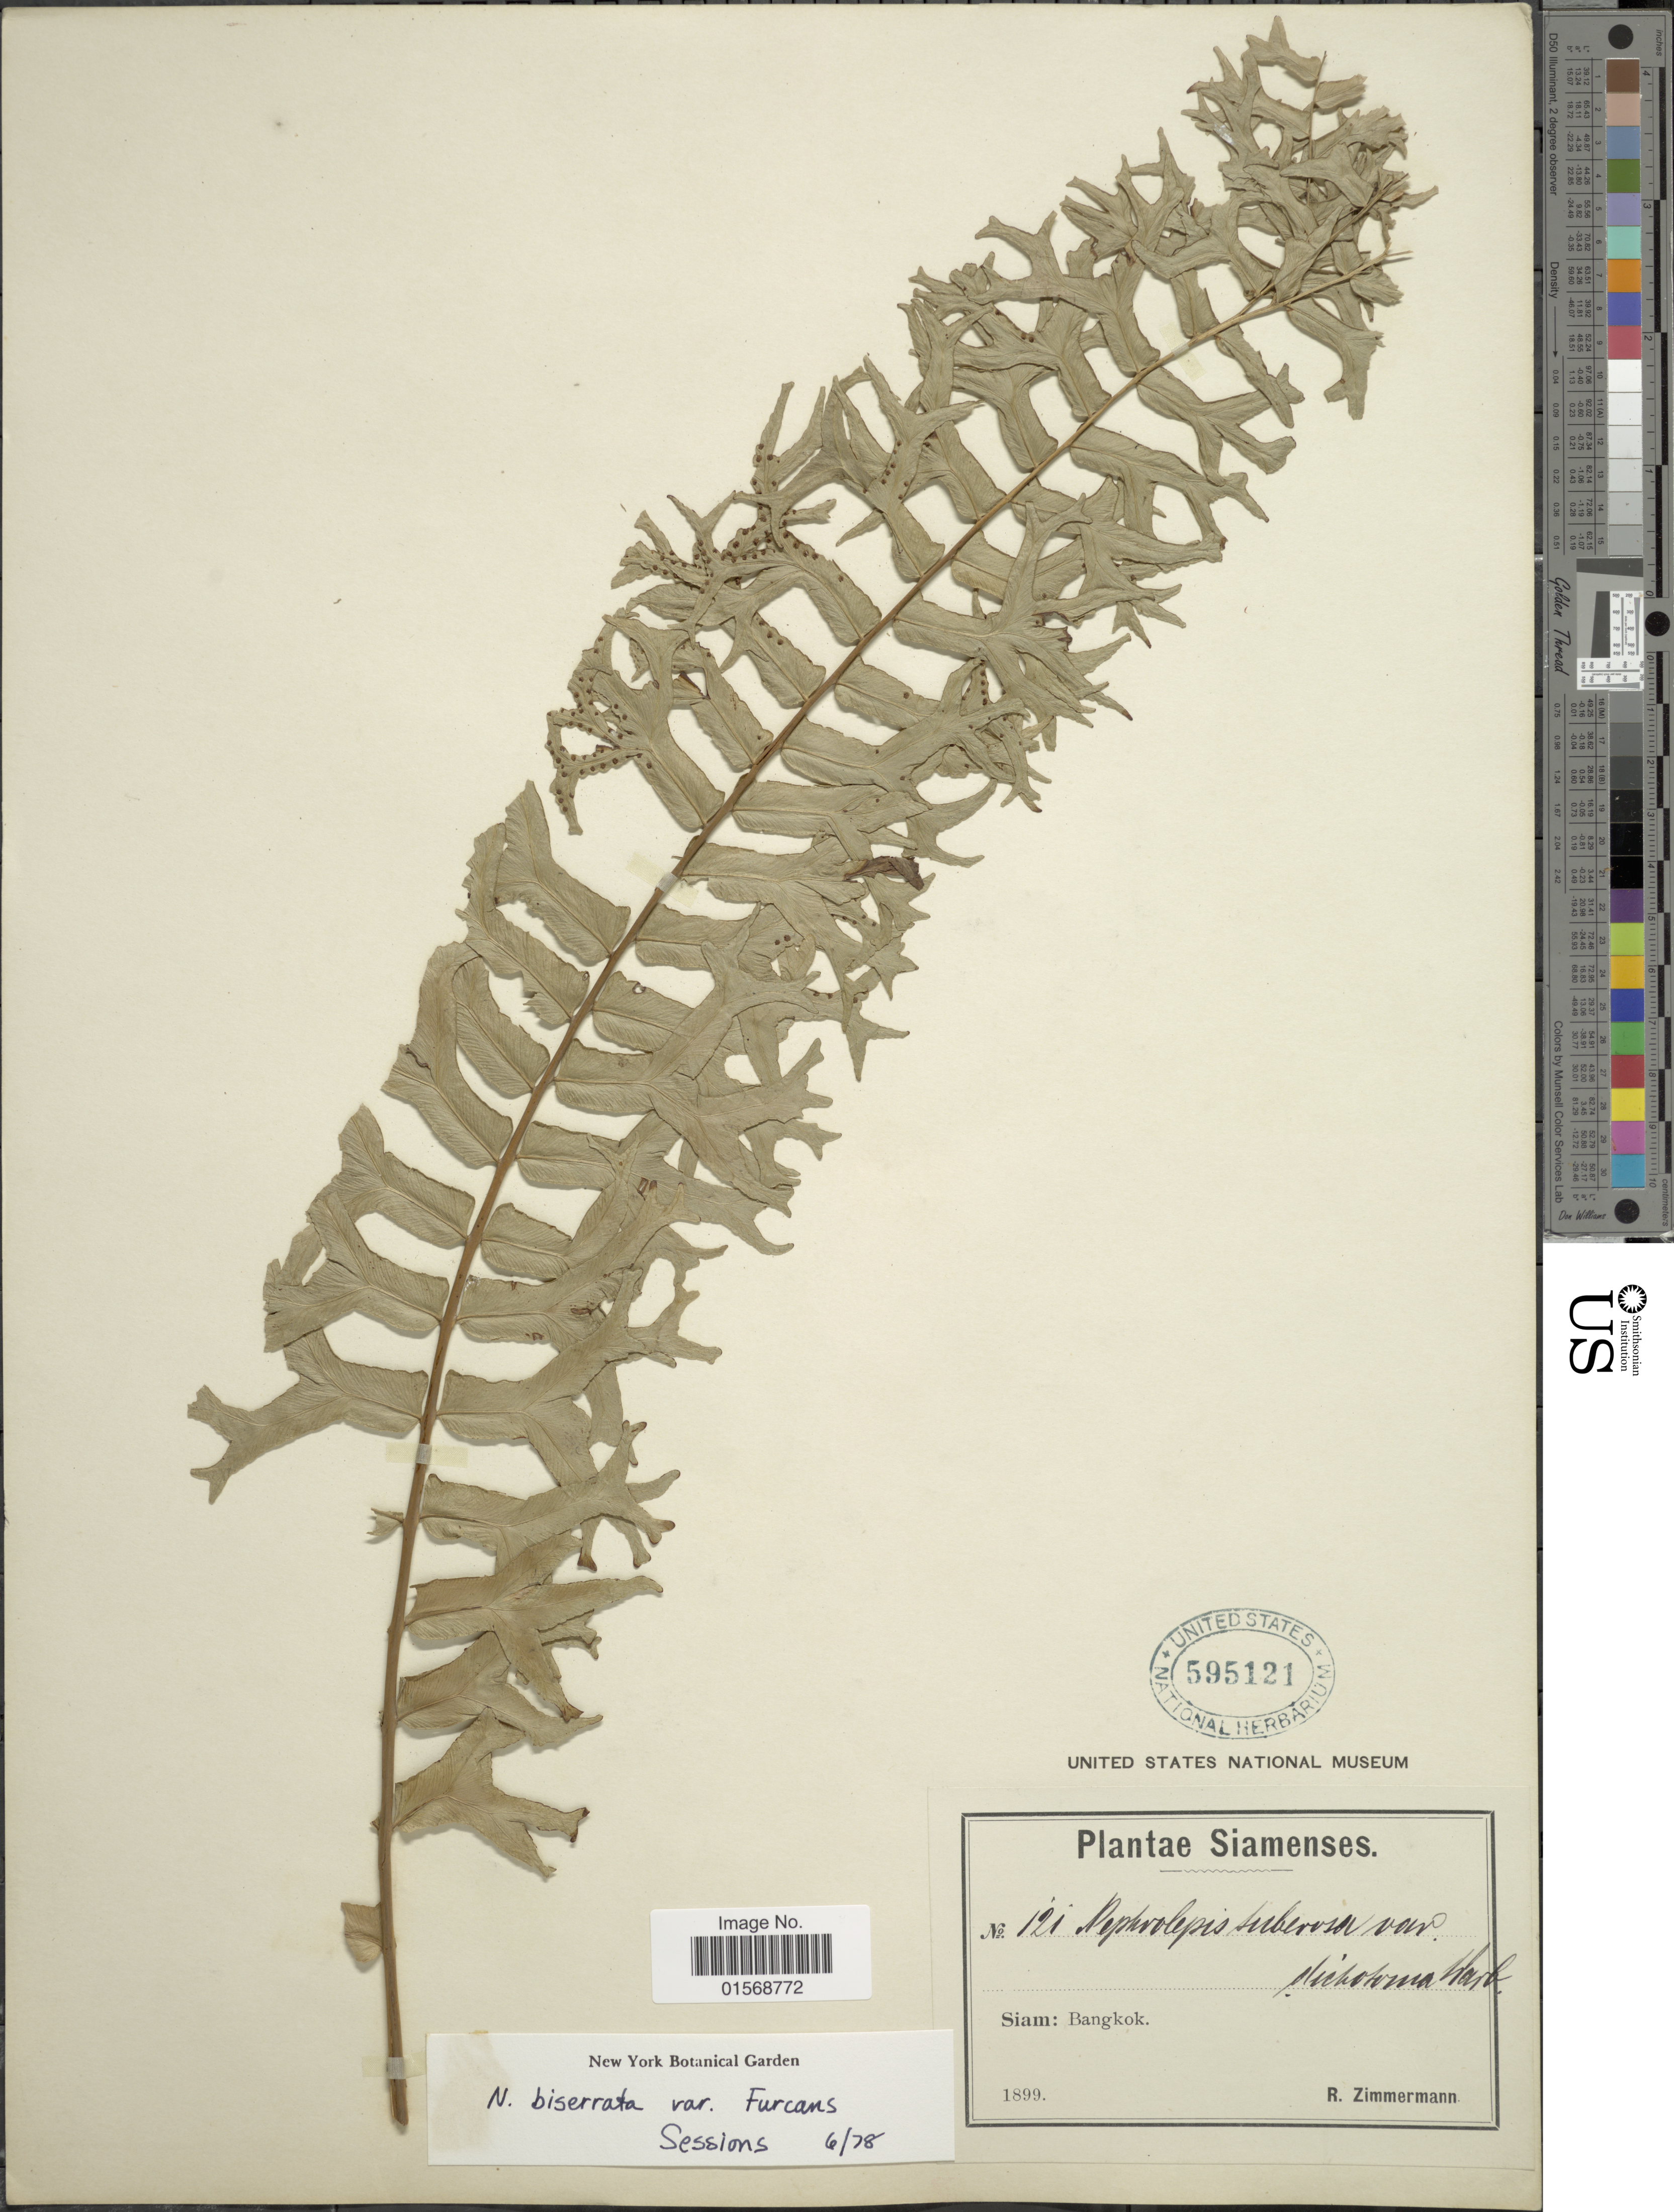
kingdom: Plantae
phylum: Tracheophyta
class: Polypodiopsida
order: Polypodiales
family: Nephrolepidaceae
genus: Nephrolepis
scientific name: Nephrolepis falcata 'Furcans'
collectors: R. Zimmermann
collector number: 121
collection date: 1899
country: Thailand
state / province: Bangkok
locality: Siamenses, Siam: Bangkok.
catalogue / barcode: US 595121